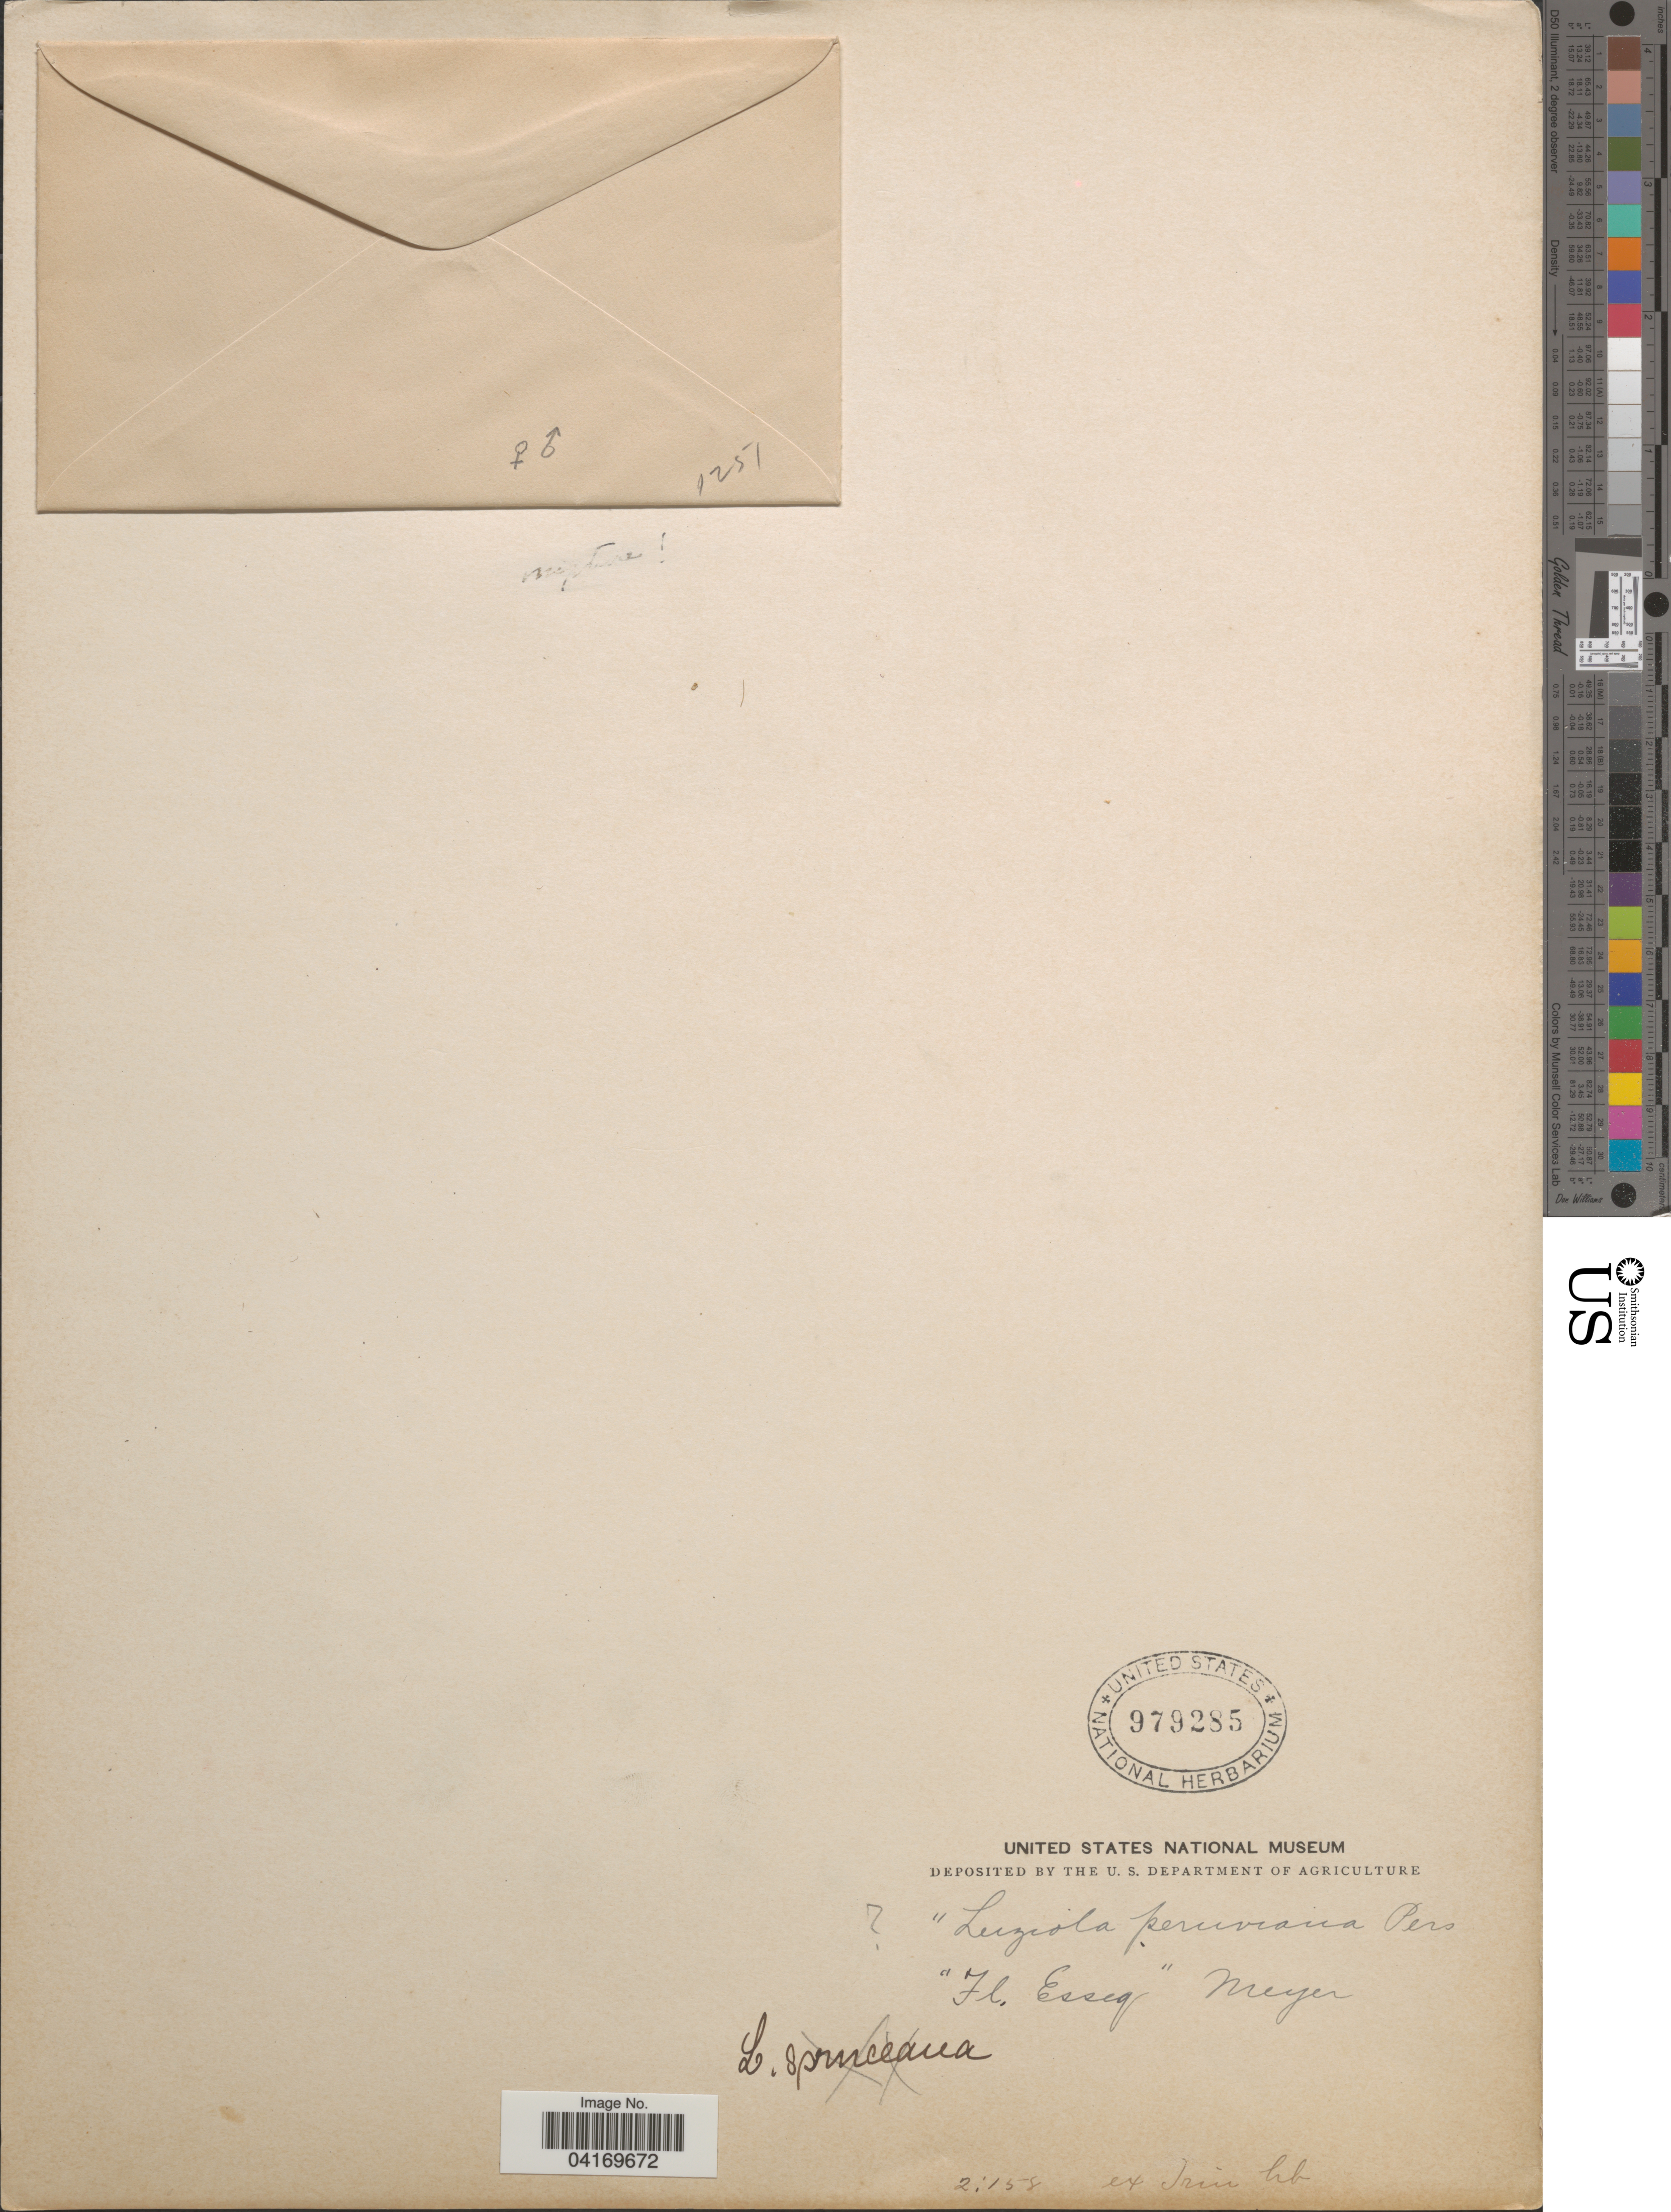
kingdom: Plantae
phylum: Tracheophyta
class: Liliopsida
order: Poales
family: Poaceae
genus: Luziola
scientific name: Luziola spruceana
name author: Benth. ex Döll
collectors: Ex herb. Trin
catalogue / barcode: US 979285